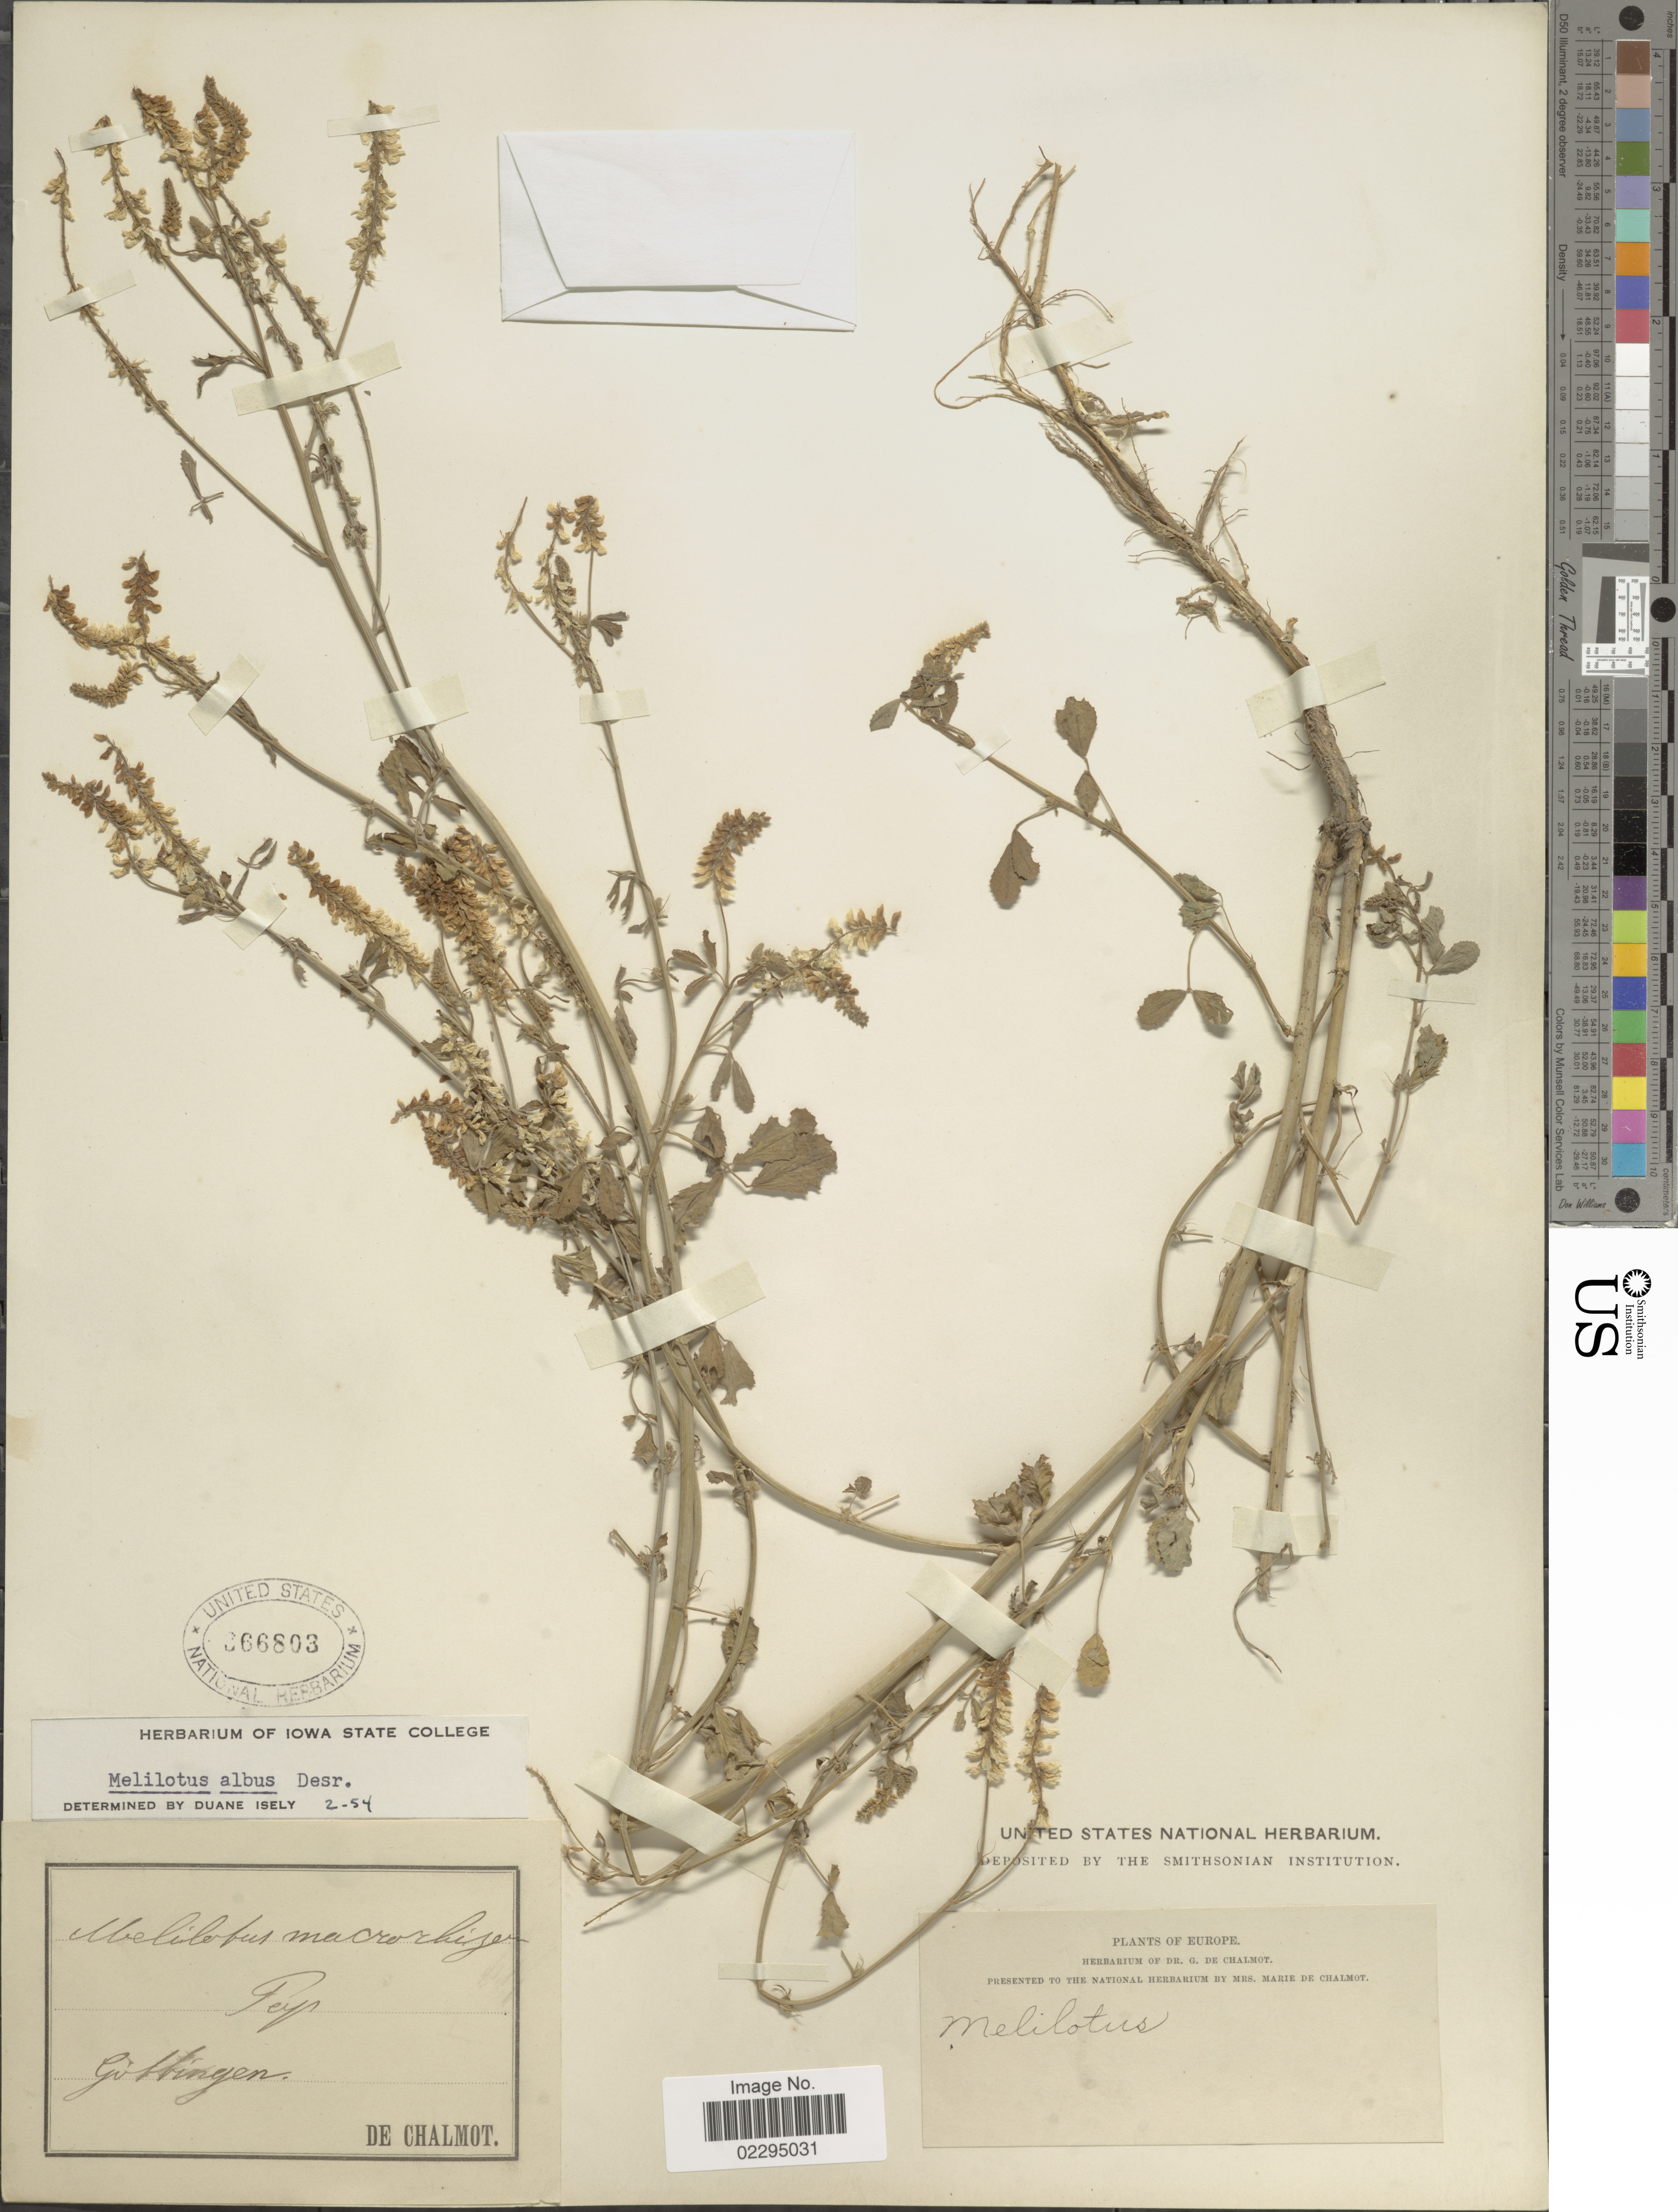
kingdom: Plantae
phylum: Tracheophyta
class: Magnoliopsida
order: Fabales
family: Fabaceae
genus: Melilotus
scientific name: Melilotus albus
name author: Medik.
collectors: G. de Chalmot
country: Germany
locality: Gottingen. Europe.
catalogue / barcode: US 366803